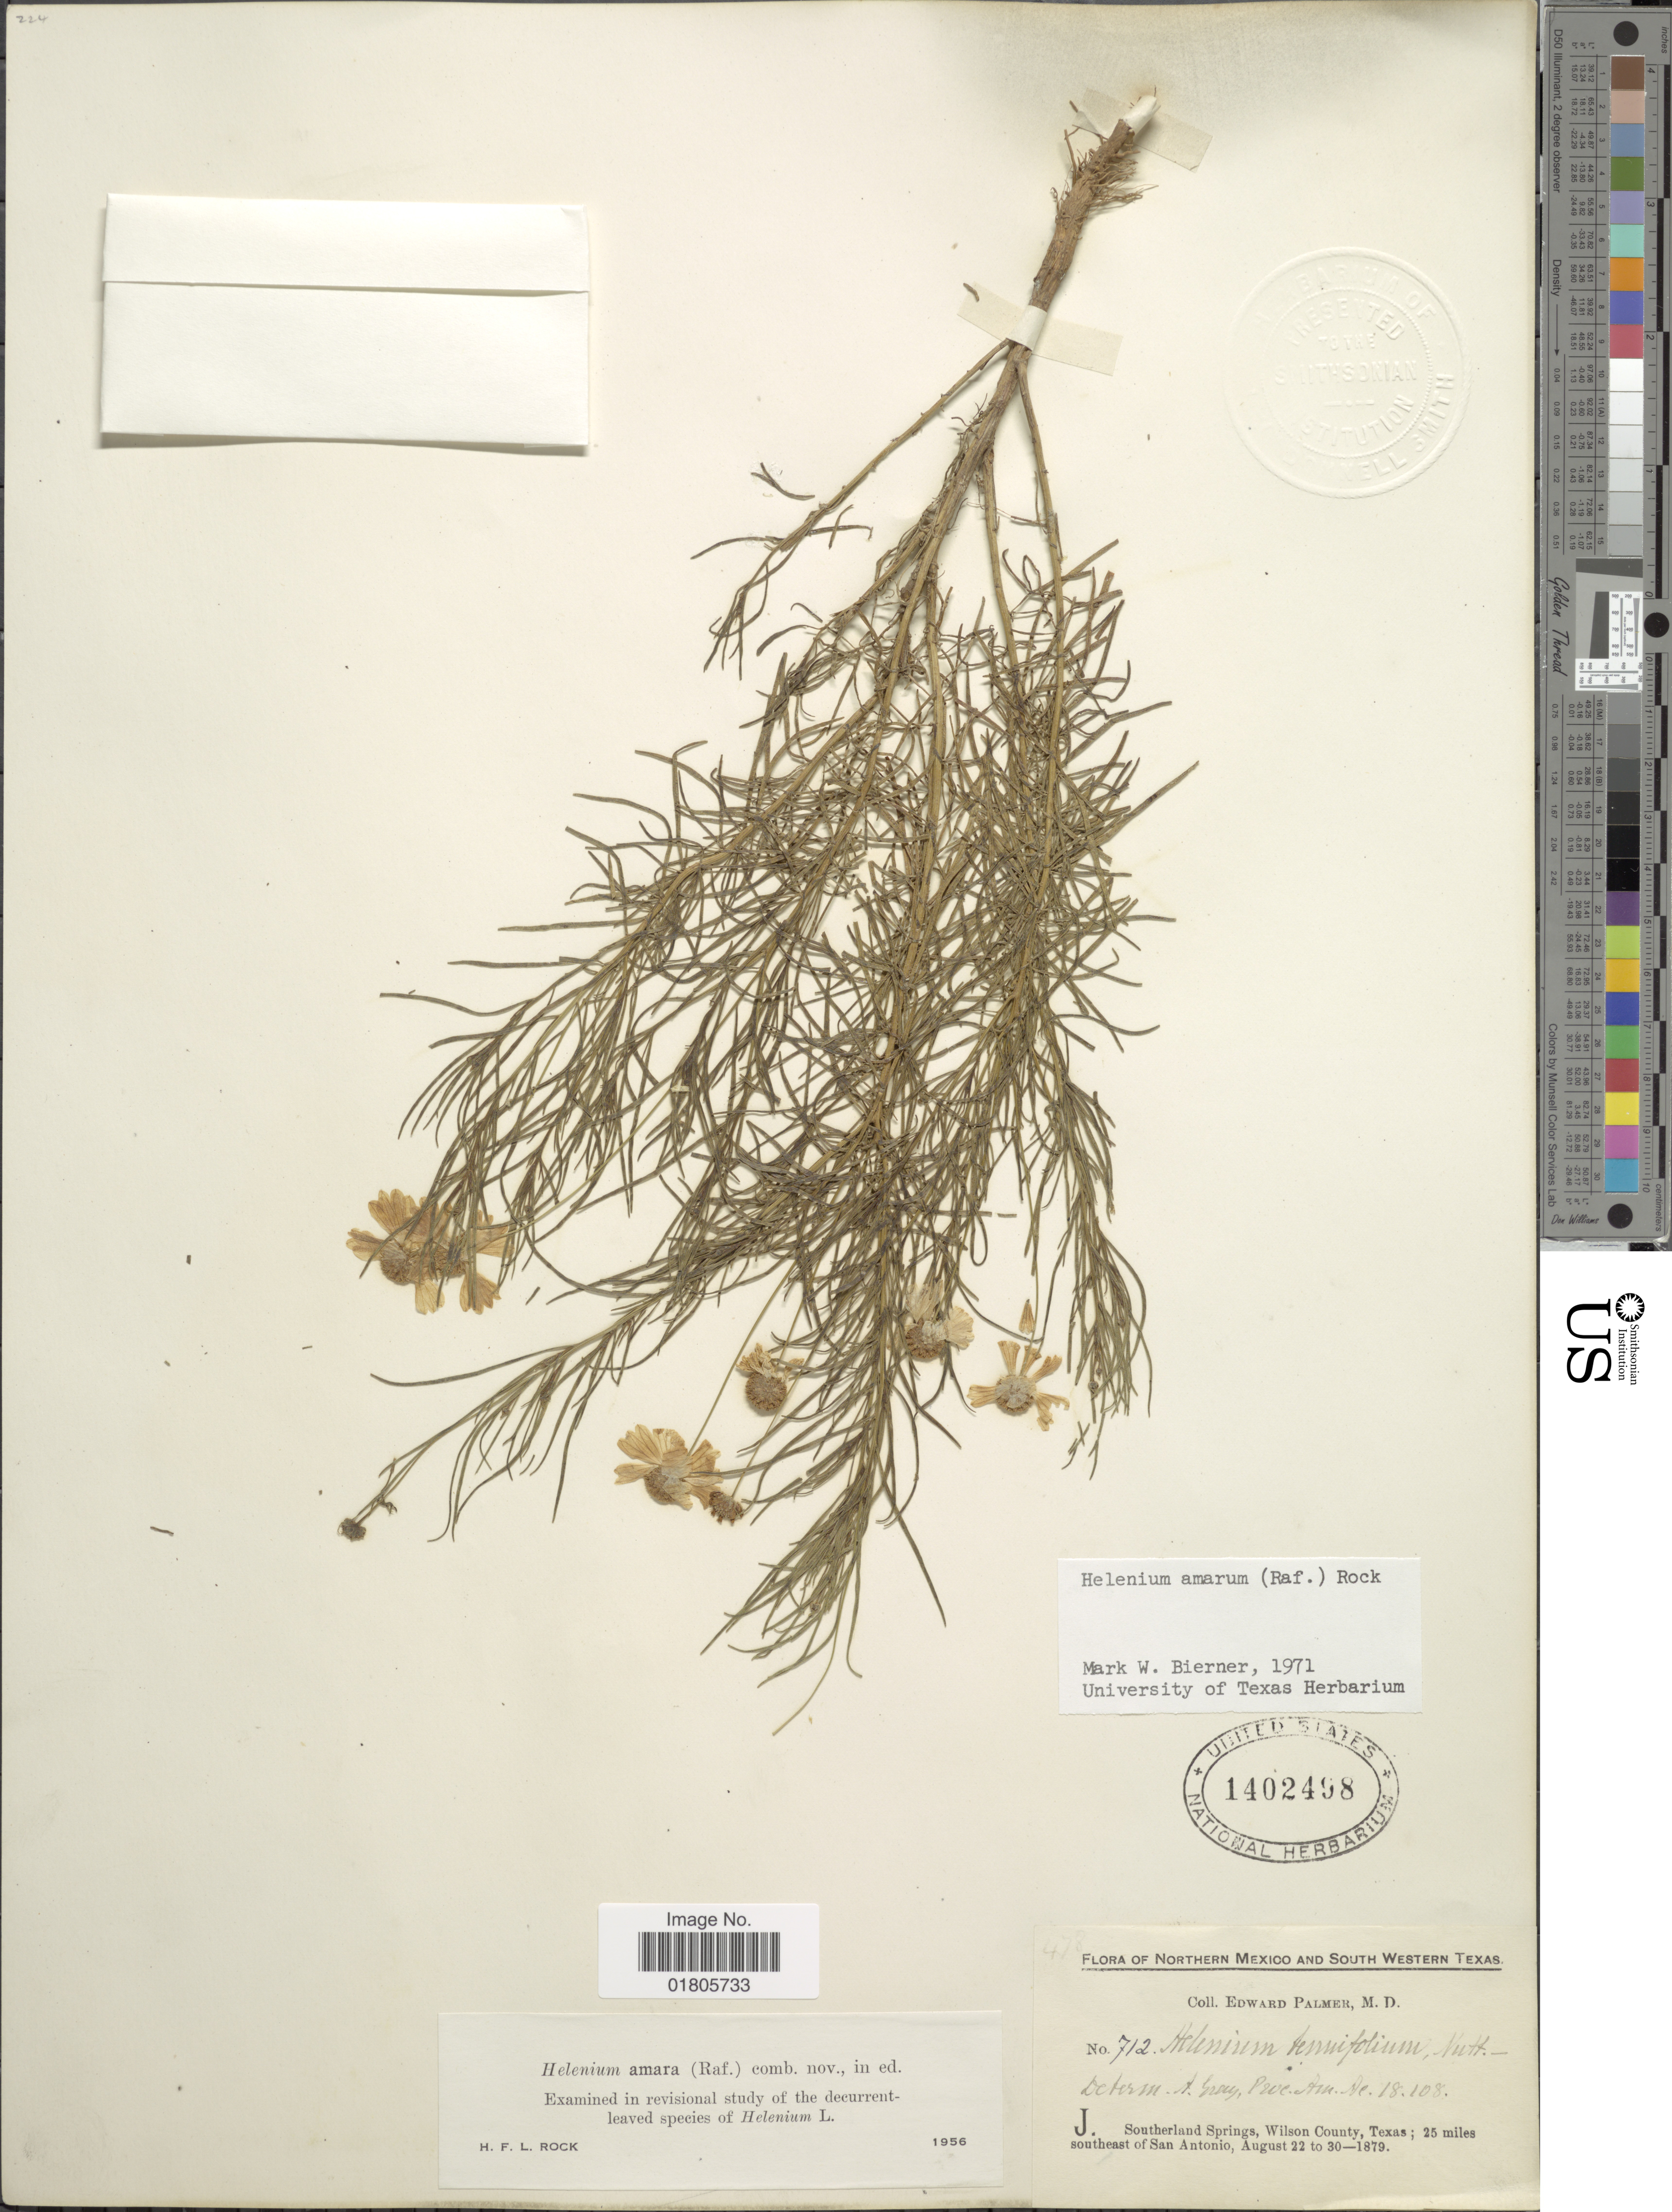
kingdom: Plantae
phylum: Tracheophyta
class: Magnoliopsida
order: Asterales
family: Asteraceae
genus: Helenium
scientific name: Helenium amarum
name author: (Raf.) H. Rock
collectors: E. Palmer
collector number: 712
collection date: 1879-08-22/1879-08-30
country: United States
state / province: Texas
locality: South Western Texas, Southerland Springs, Wilson County, 25 miles southeast of San Antonio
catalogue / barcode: US 1402498